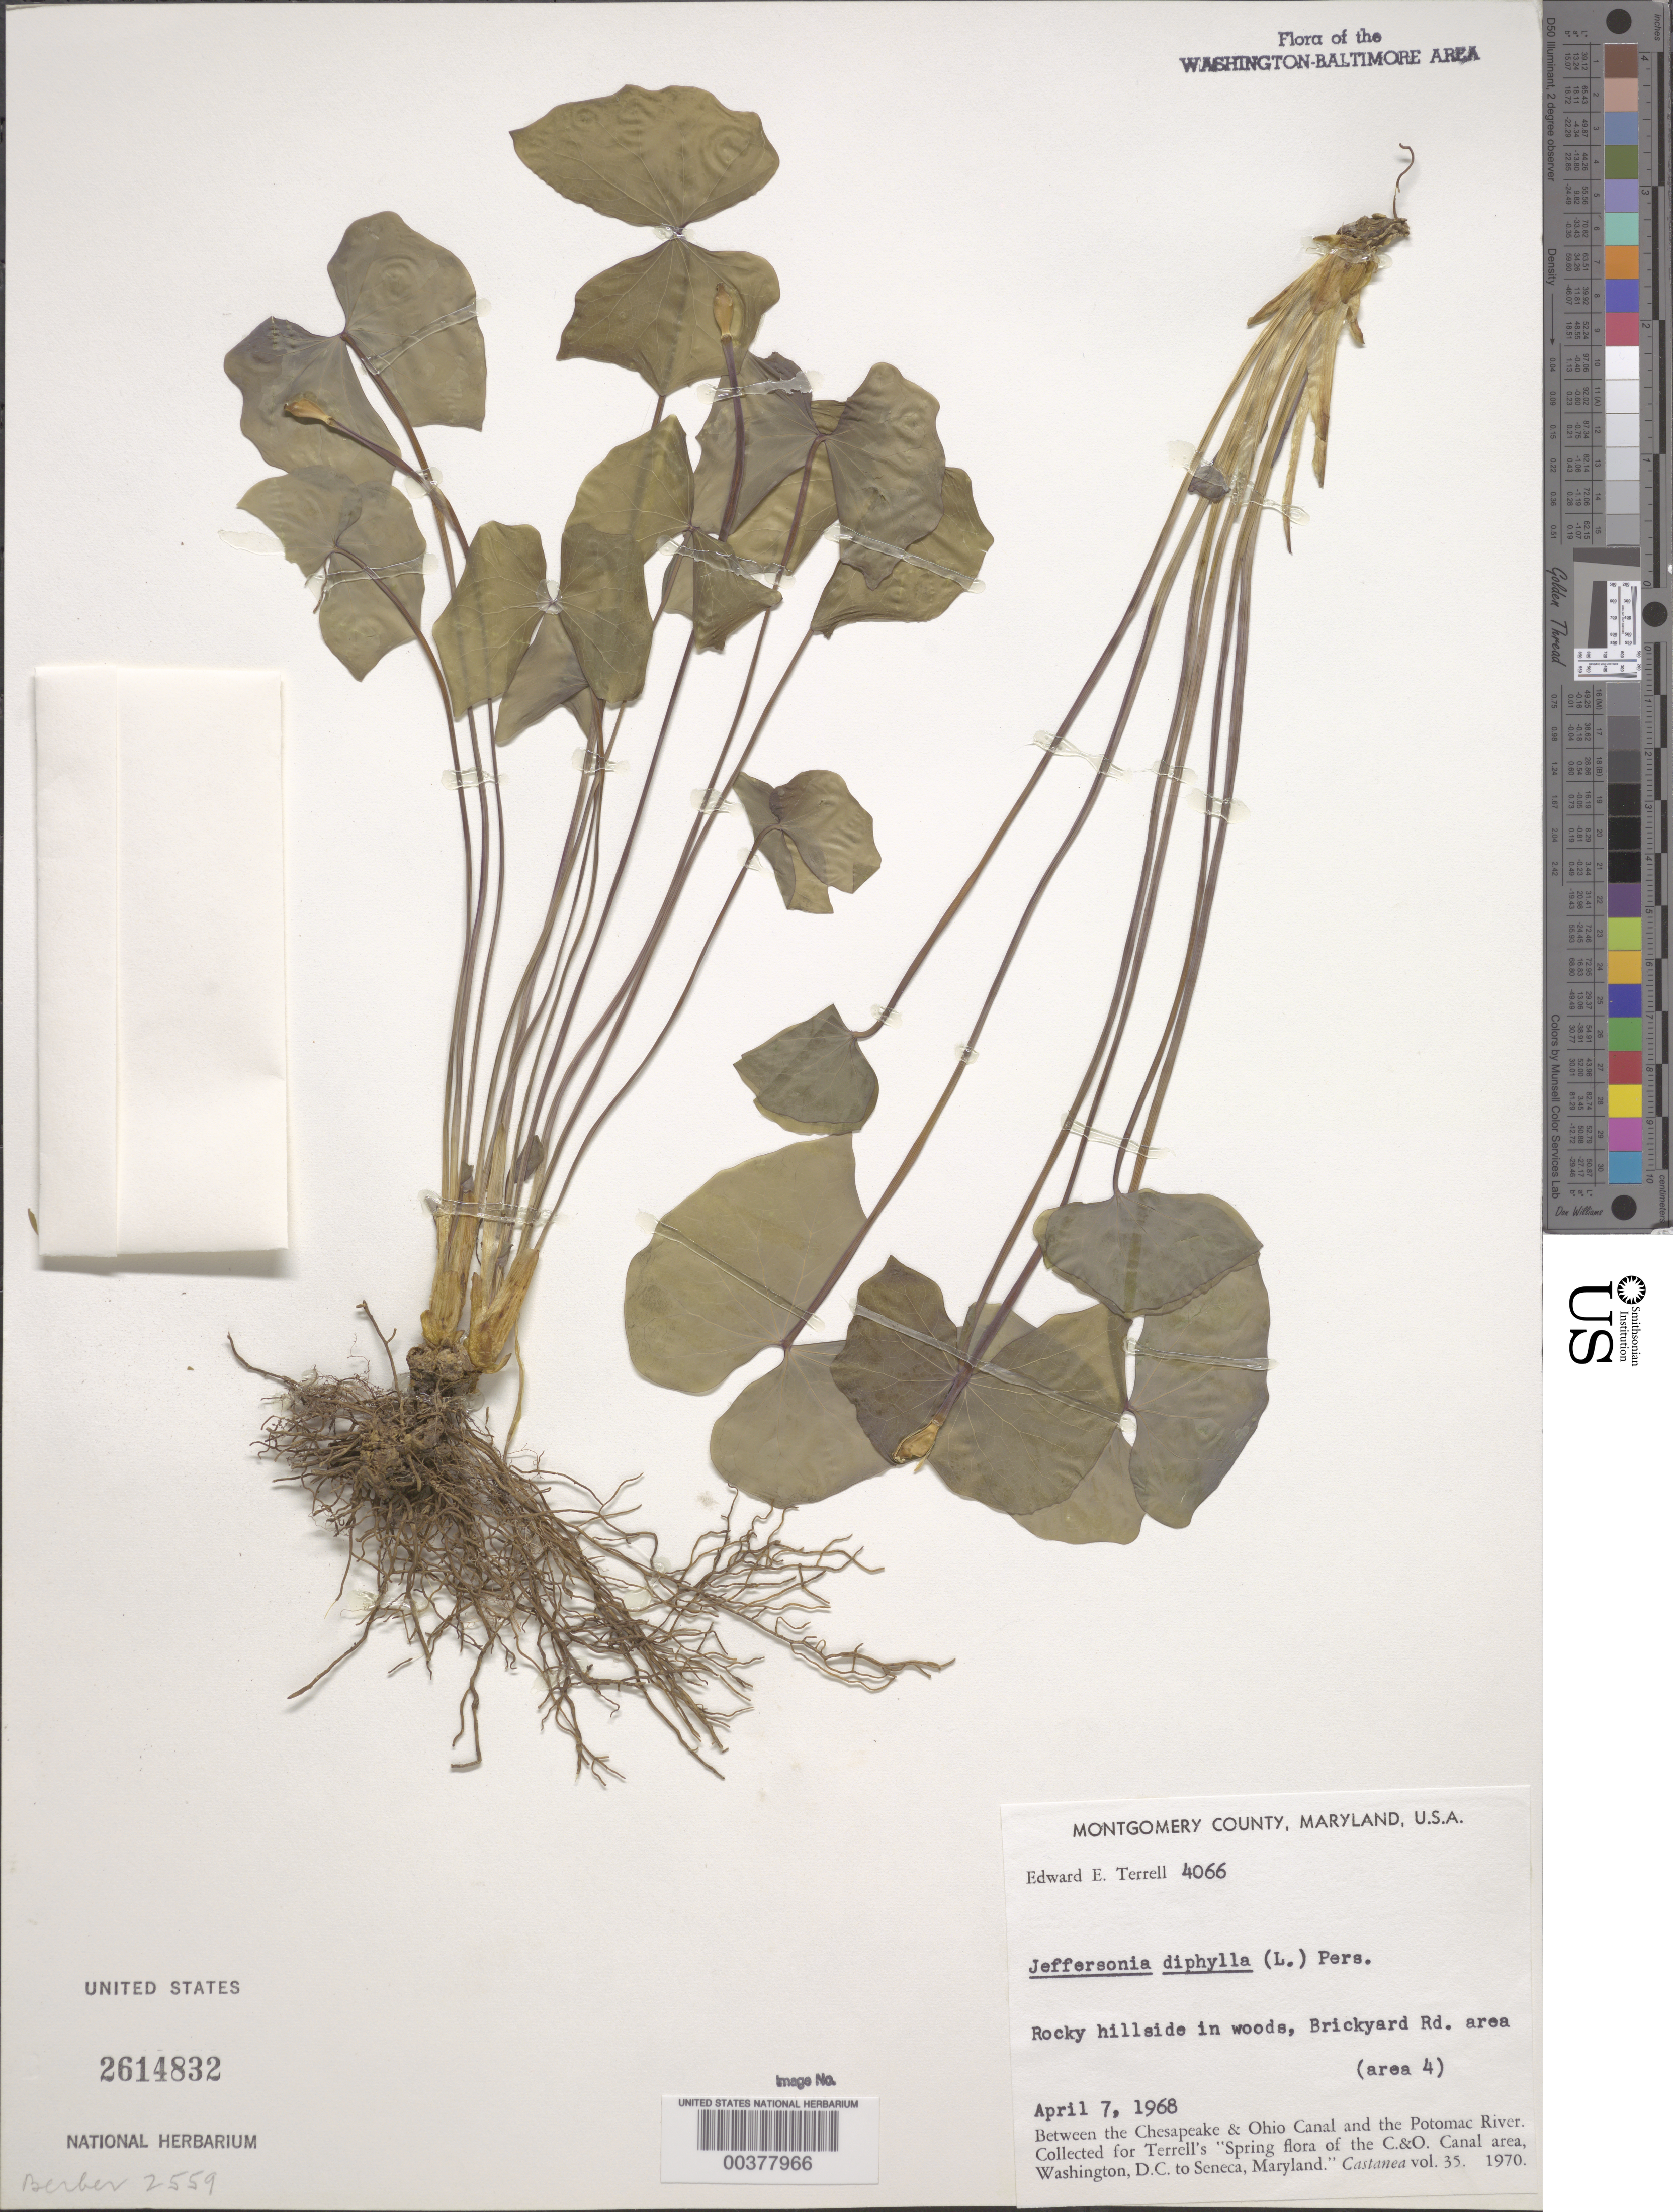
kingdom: Plantae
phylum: Tracheophyta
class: Magnoliopsida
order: Ranunculales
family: Berberidaceae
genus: Jeffersonia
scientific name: Jeffersonia diphylla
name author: (L.) Pers.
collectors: E. E. Terrell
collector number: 4066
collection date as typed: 07 Apr 1968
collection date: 1968-04-07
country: United States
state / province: Maryland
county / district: Montgomery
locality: Brickyard Road C. & O. Canal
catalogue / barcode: US 2614832